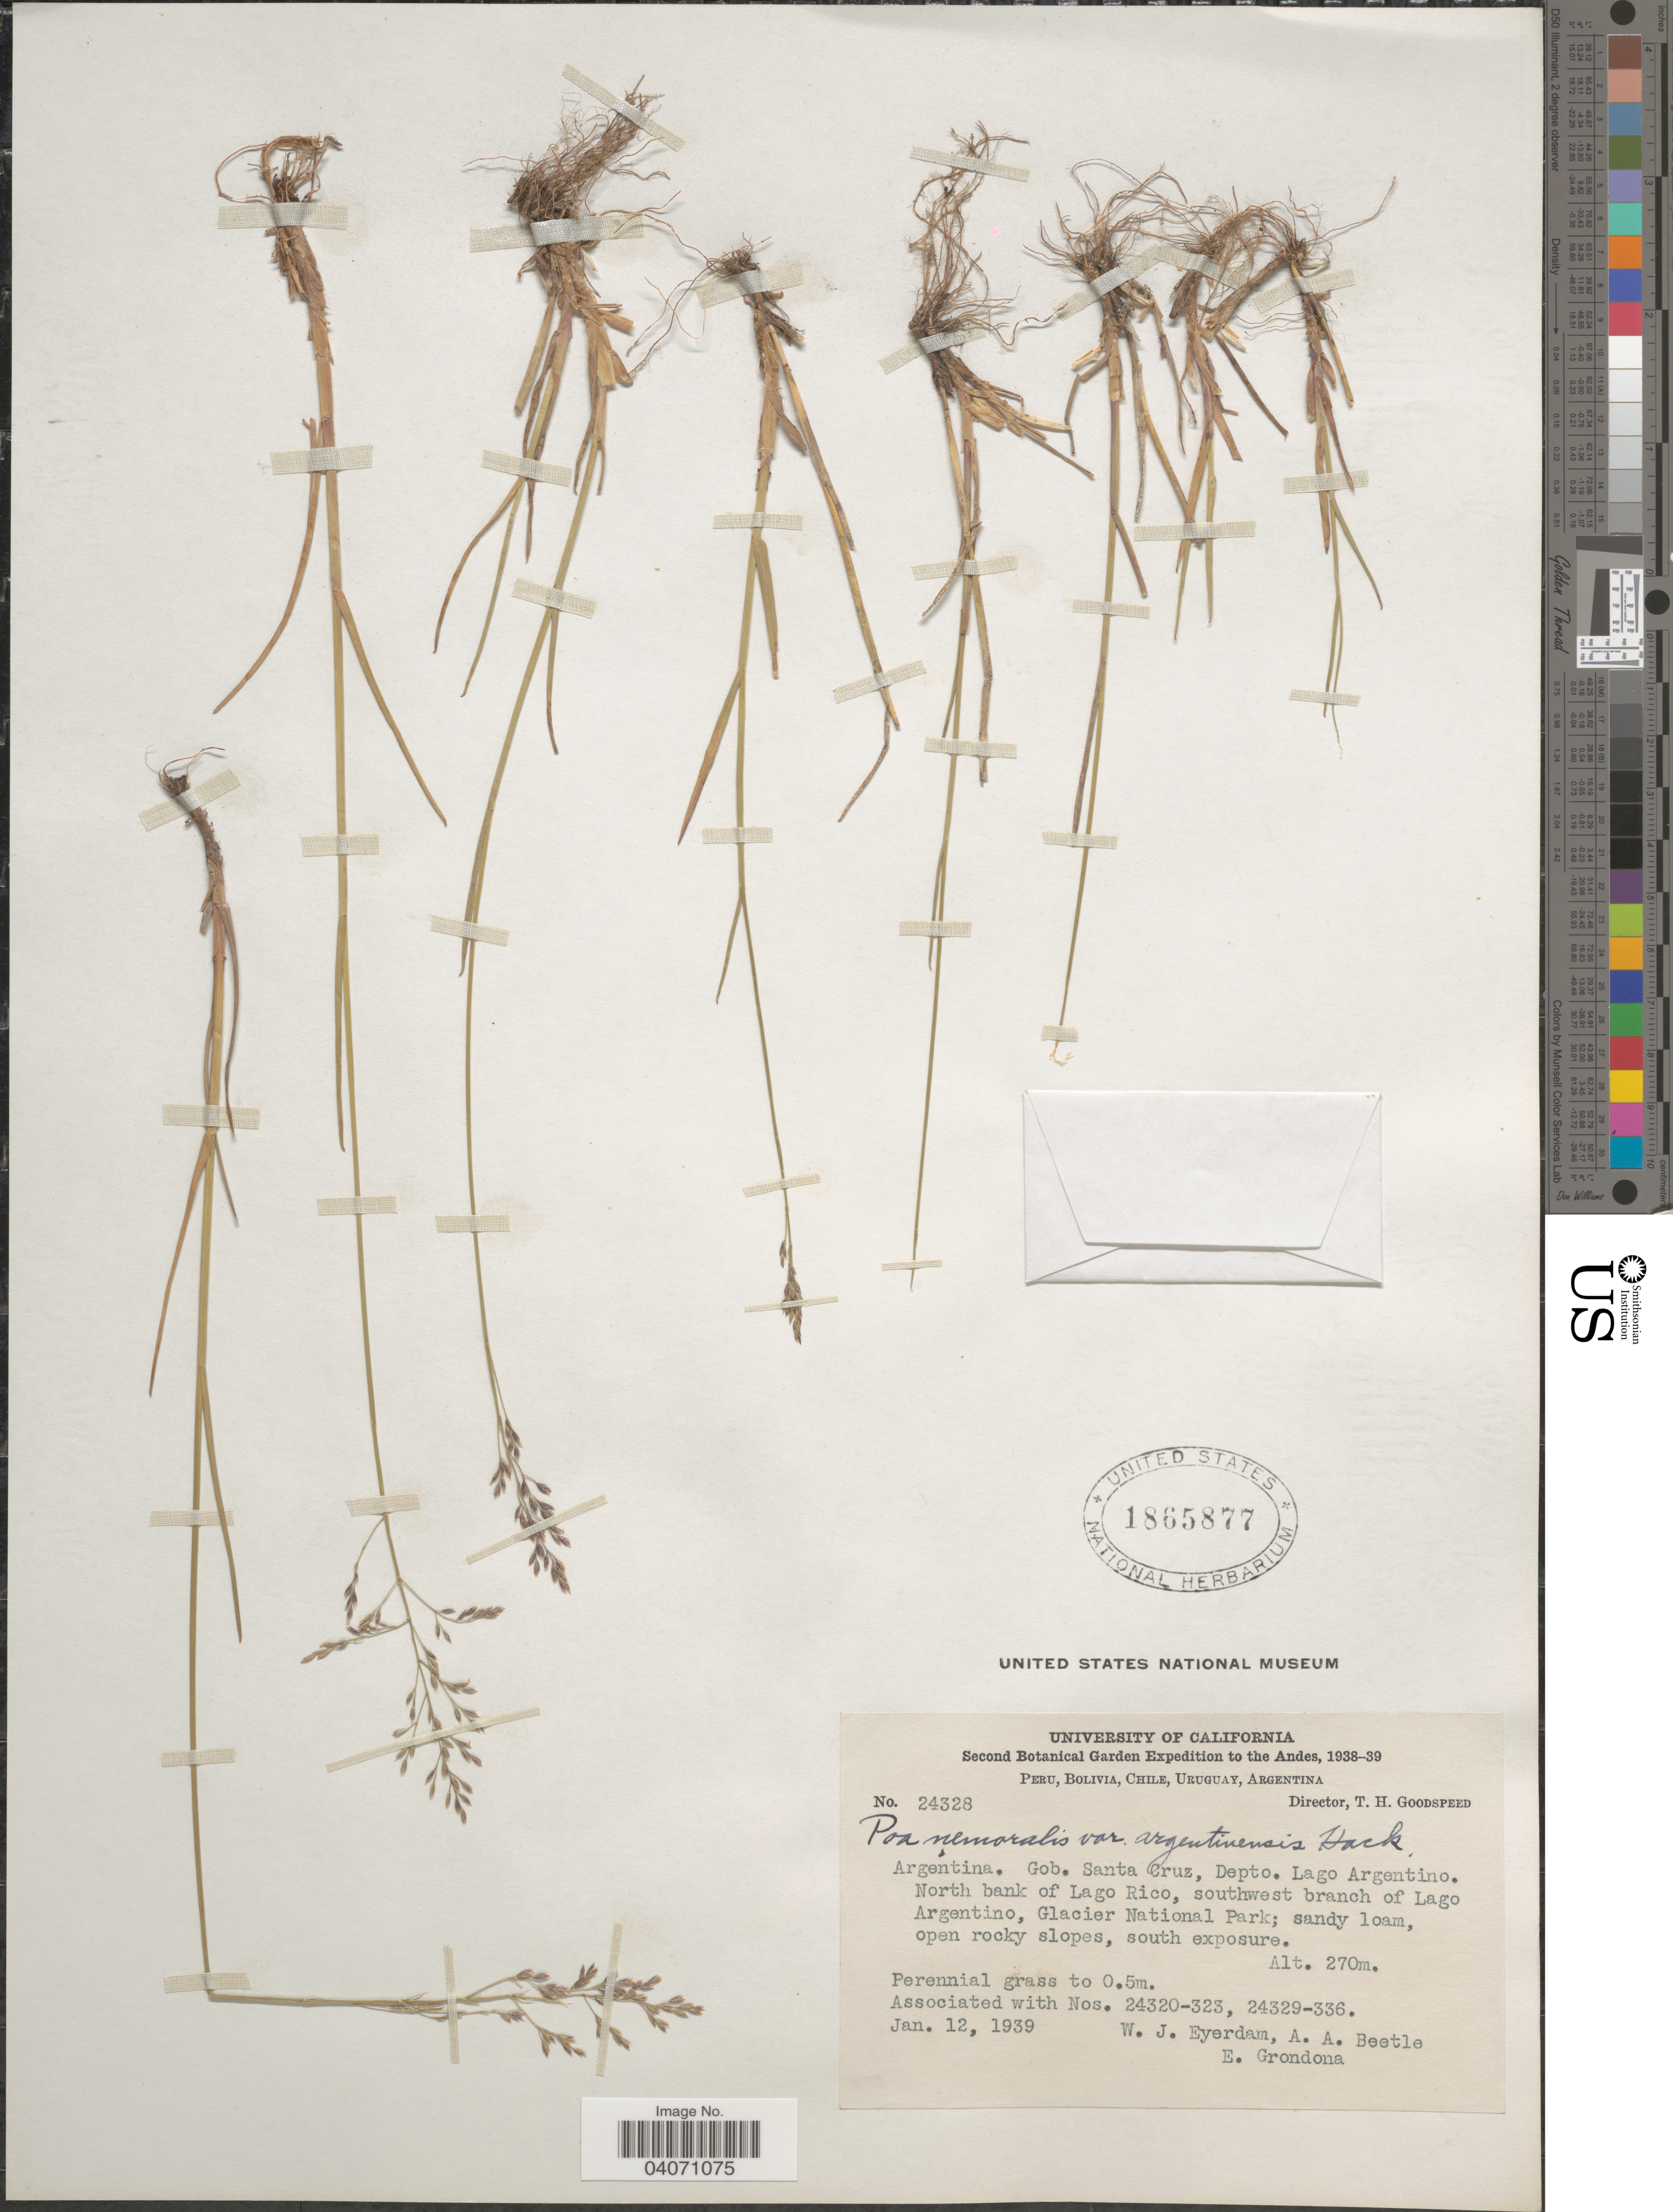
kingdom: Plantae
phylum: Tracheophyta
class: Liliopsida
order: Poales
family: Poaceae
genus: Poa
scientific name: Poa nemoralis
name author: L.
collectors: W. J. Eyerdam, A. A. Beetle & E. Grondona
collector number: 24328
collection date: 1939-01-12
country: Argentina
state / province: Santa Cruz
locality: Second Botanical Expedition to the Andes 1938-39. Gob. Santa Cruz, Depto. Lago Argentino. North bank of Lago Rico, southwest branch of Lago Argentino, Glacier National Park; south exposure.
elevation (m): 270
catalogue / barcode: US 1865877